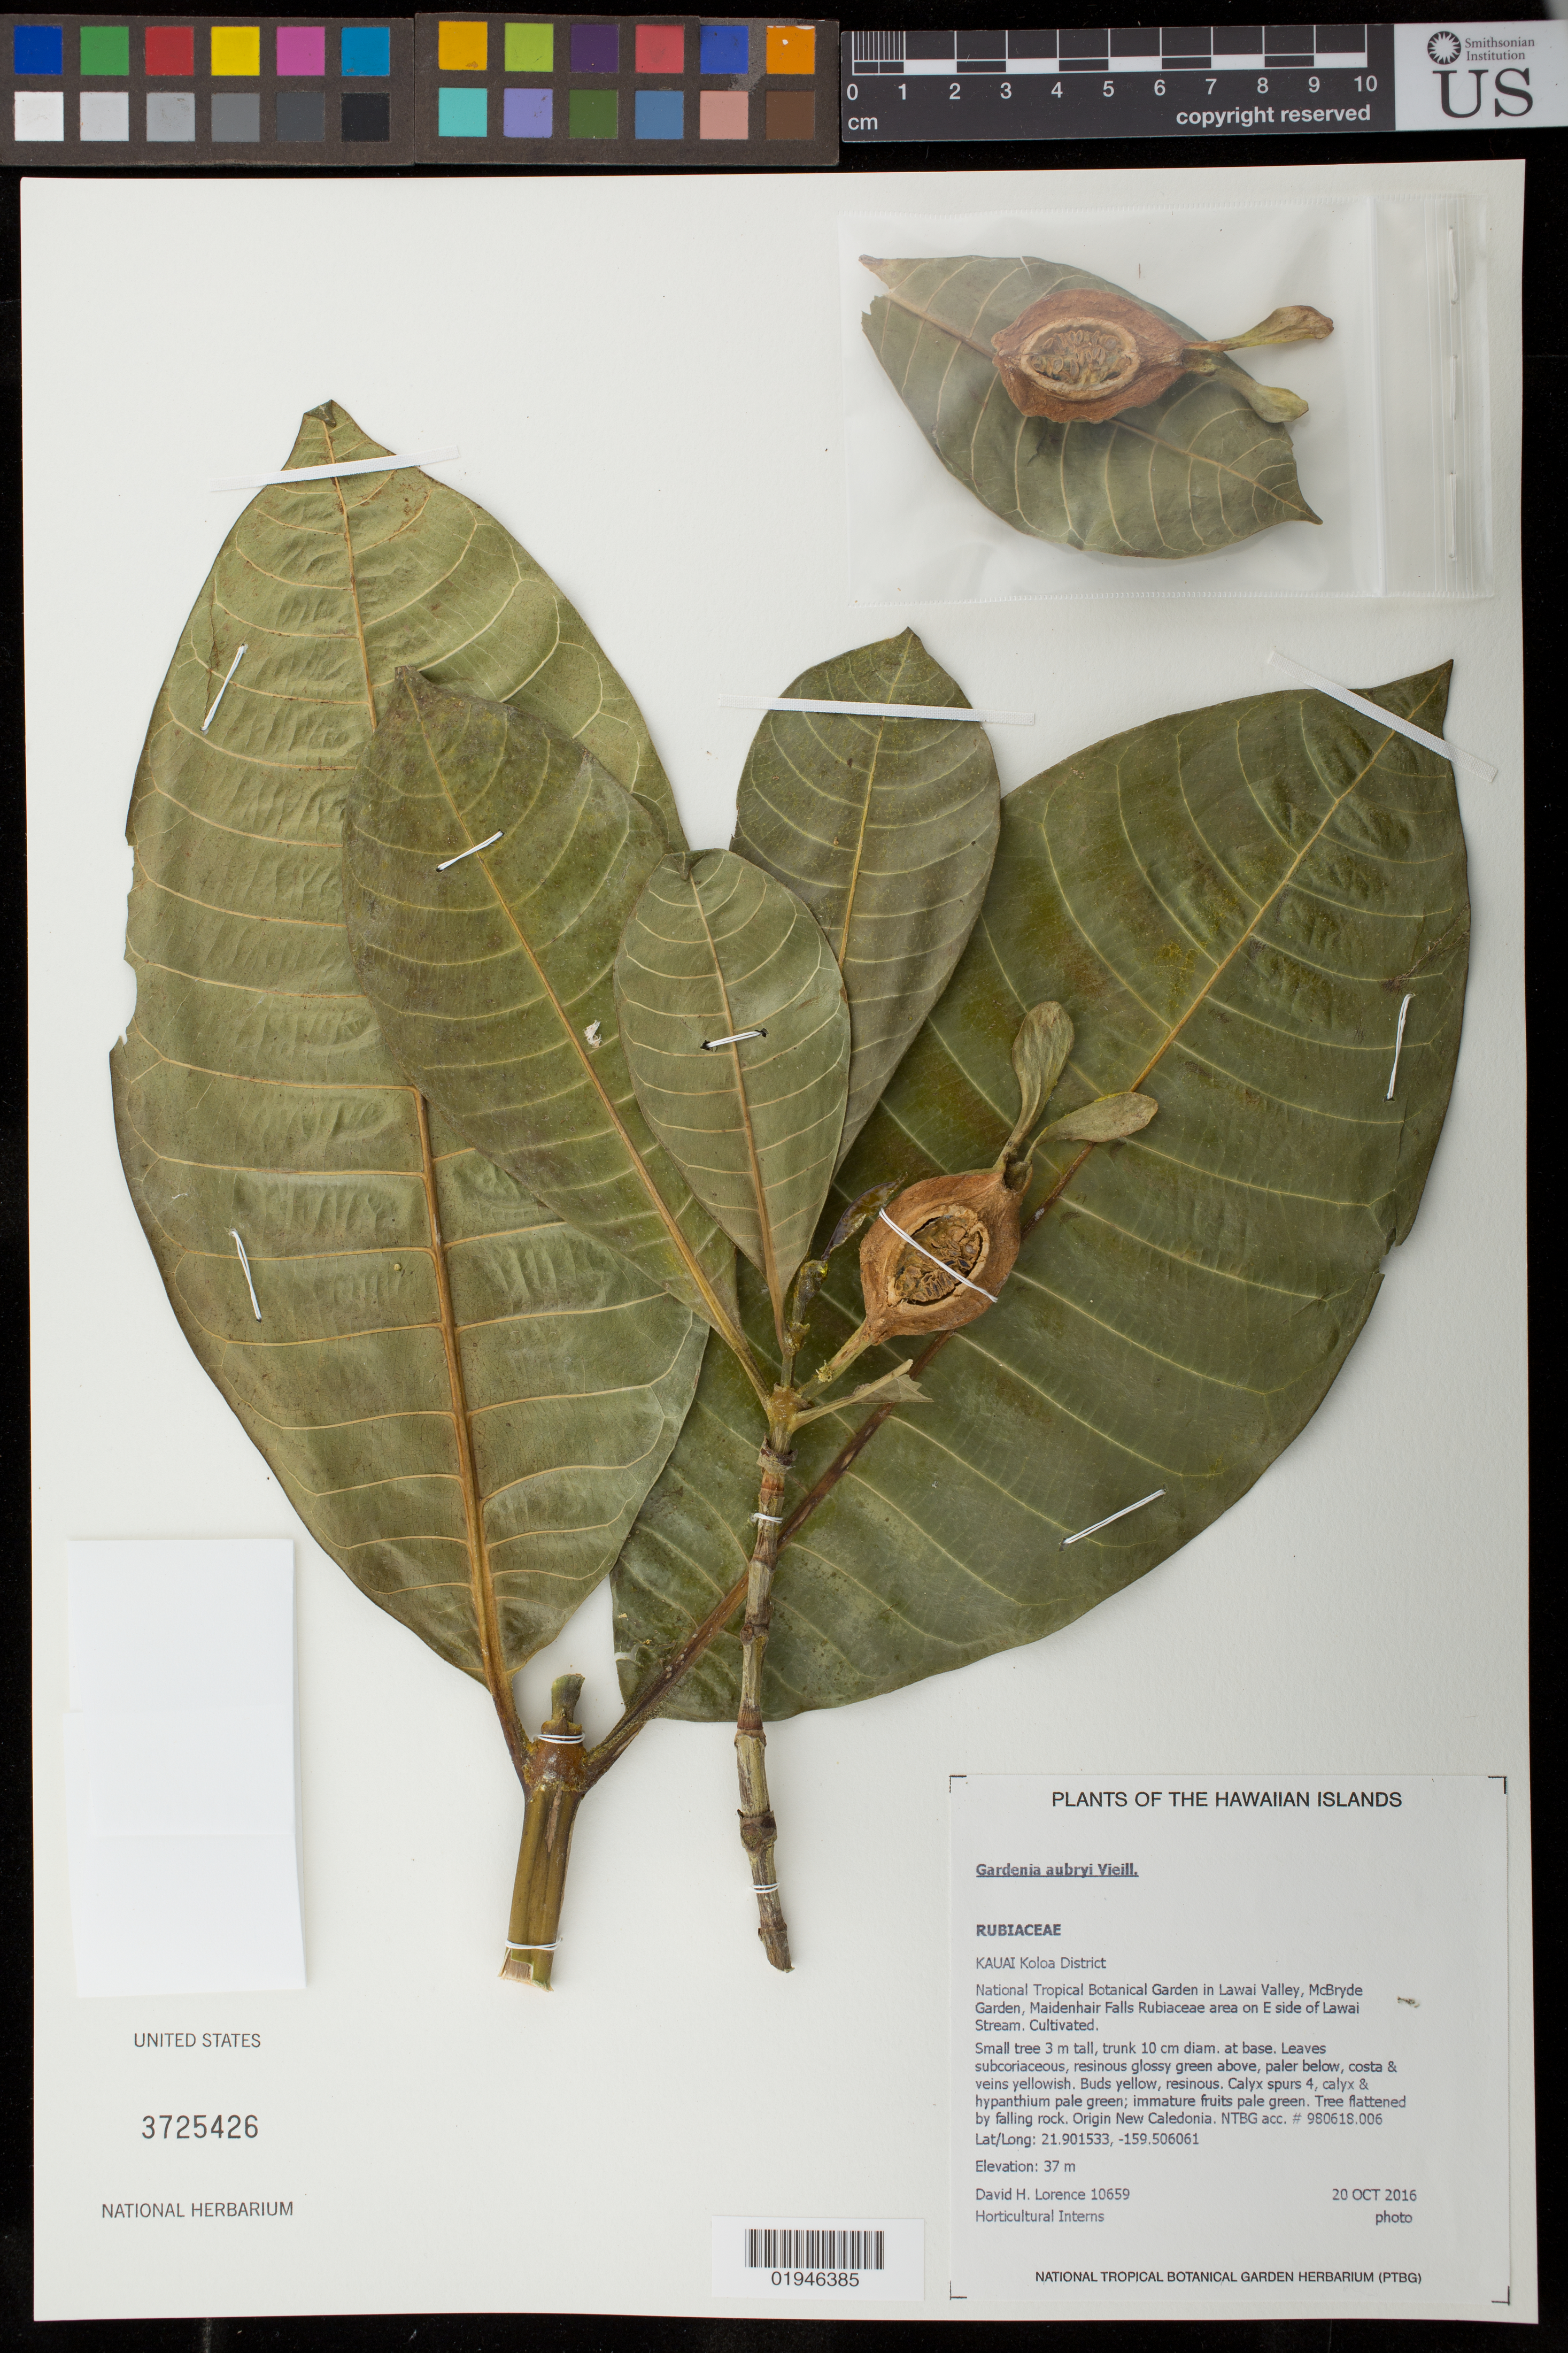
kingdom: Plantae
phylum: Tracheophyta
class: Magnoliopsida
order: Gentianales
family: Rubiaceae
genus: Gardenia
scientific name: Gardenia aubryi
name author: Vieill.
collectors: D. Lorence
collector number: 10659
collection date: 2016-10-20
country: United States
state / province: Hawaii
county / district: Kauai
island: Kaua'i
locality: Koloa District, National Tropical Botanical Garden in Lawai Valley, McBryde Garden, Maidenhair Falls Rubiaceae area on E side of Lawai Stream.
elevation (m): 37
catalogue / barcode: US 3725426